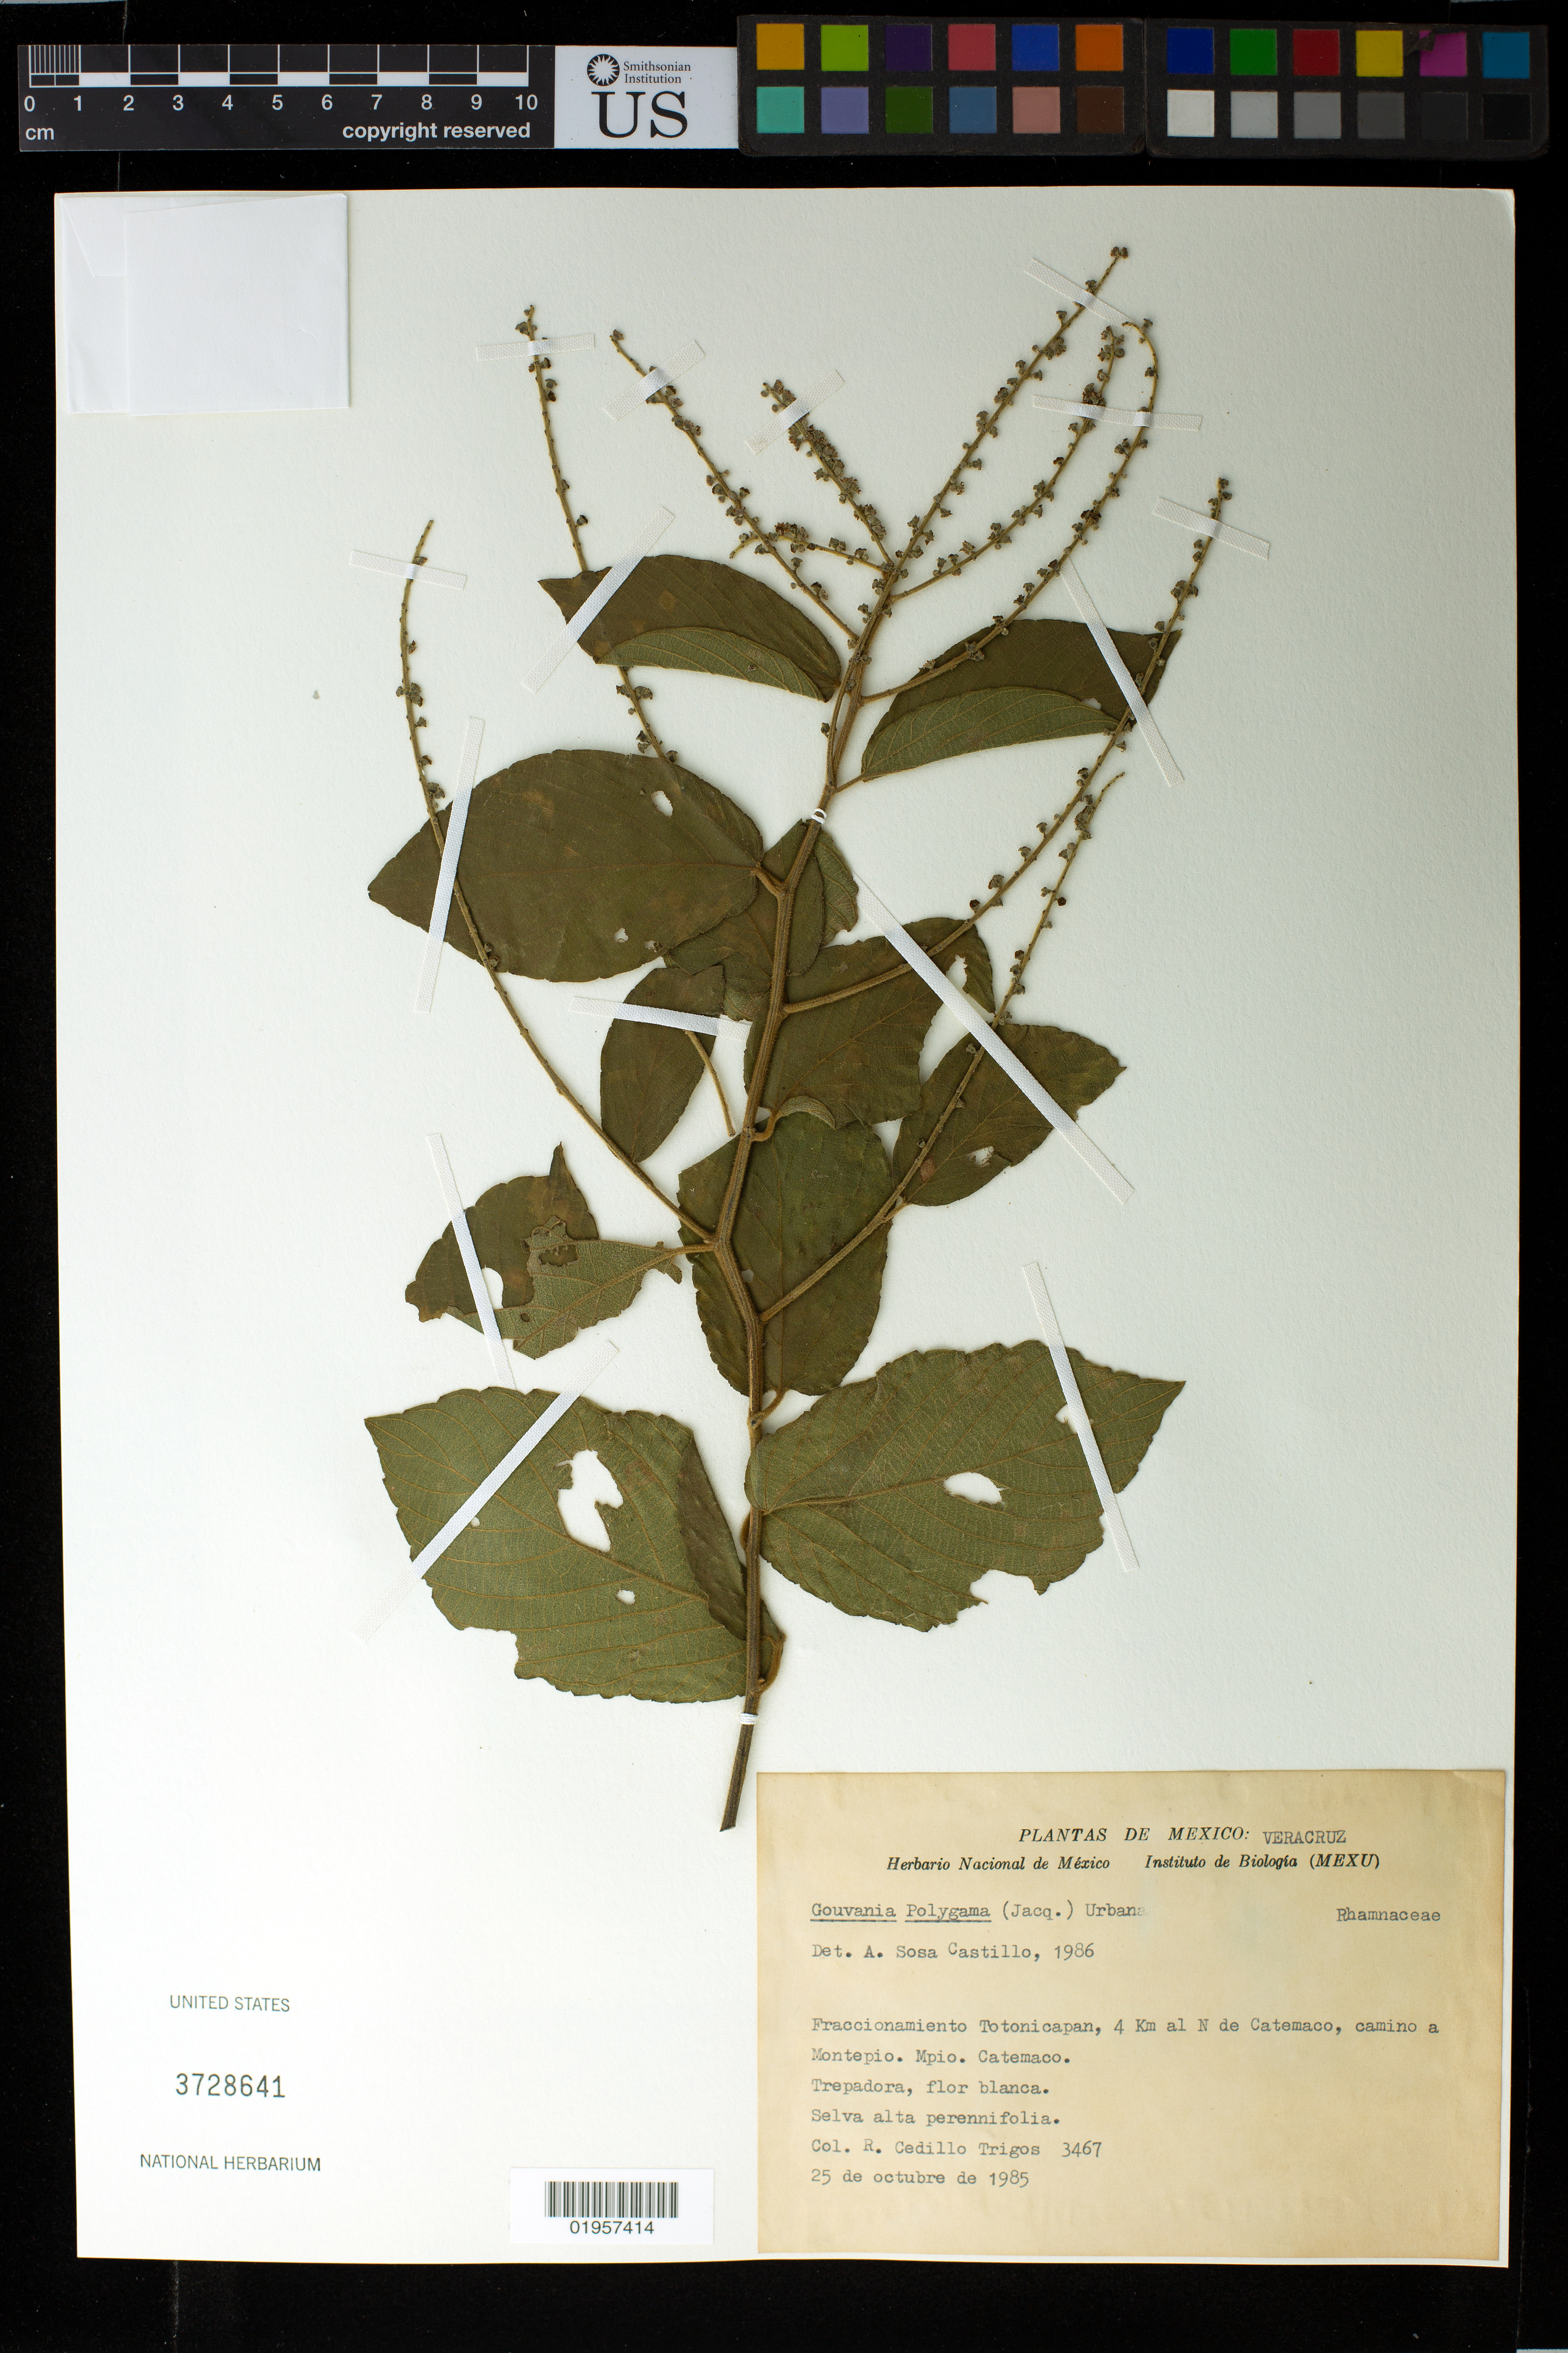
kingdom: Plantae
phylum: Tracheophyta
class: Magnoliopsida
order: Rosales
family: Rhamnaceae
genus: Gouania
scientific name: Gouania polygama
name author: (Jacq.) Urb.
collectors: R. Trigos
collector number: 3467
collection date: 1985-10-25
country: México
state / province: Veracruz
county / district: Catemaco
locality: Fraccionamiento Totonicapan, 4 km al N de Catamaco, camino a Montepio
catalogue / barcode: US 3728641